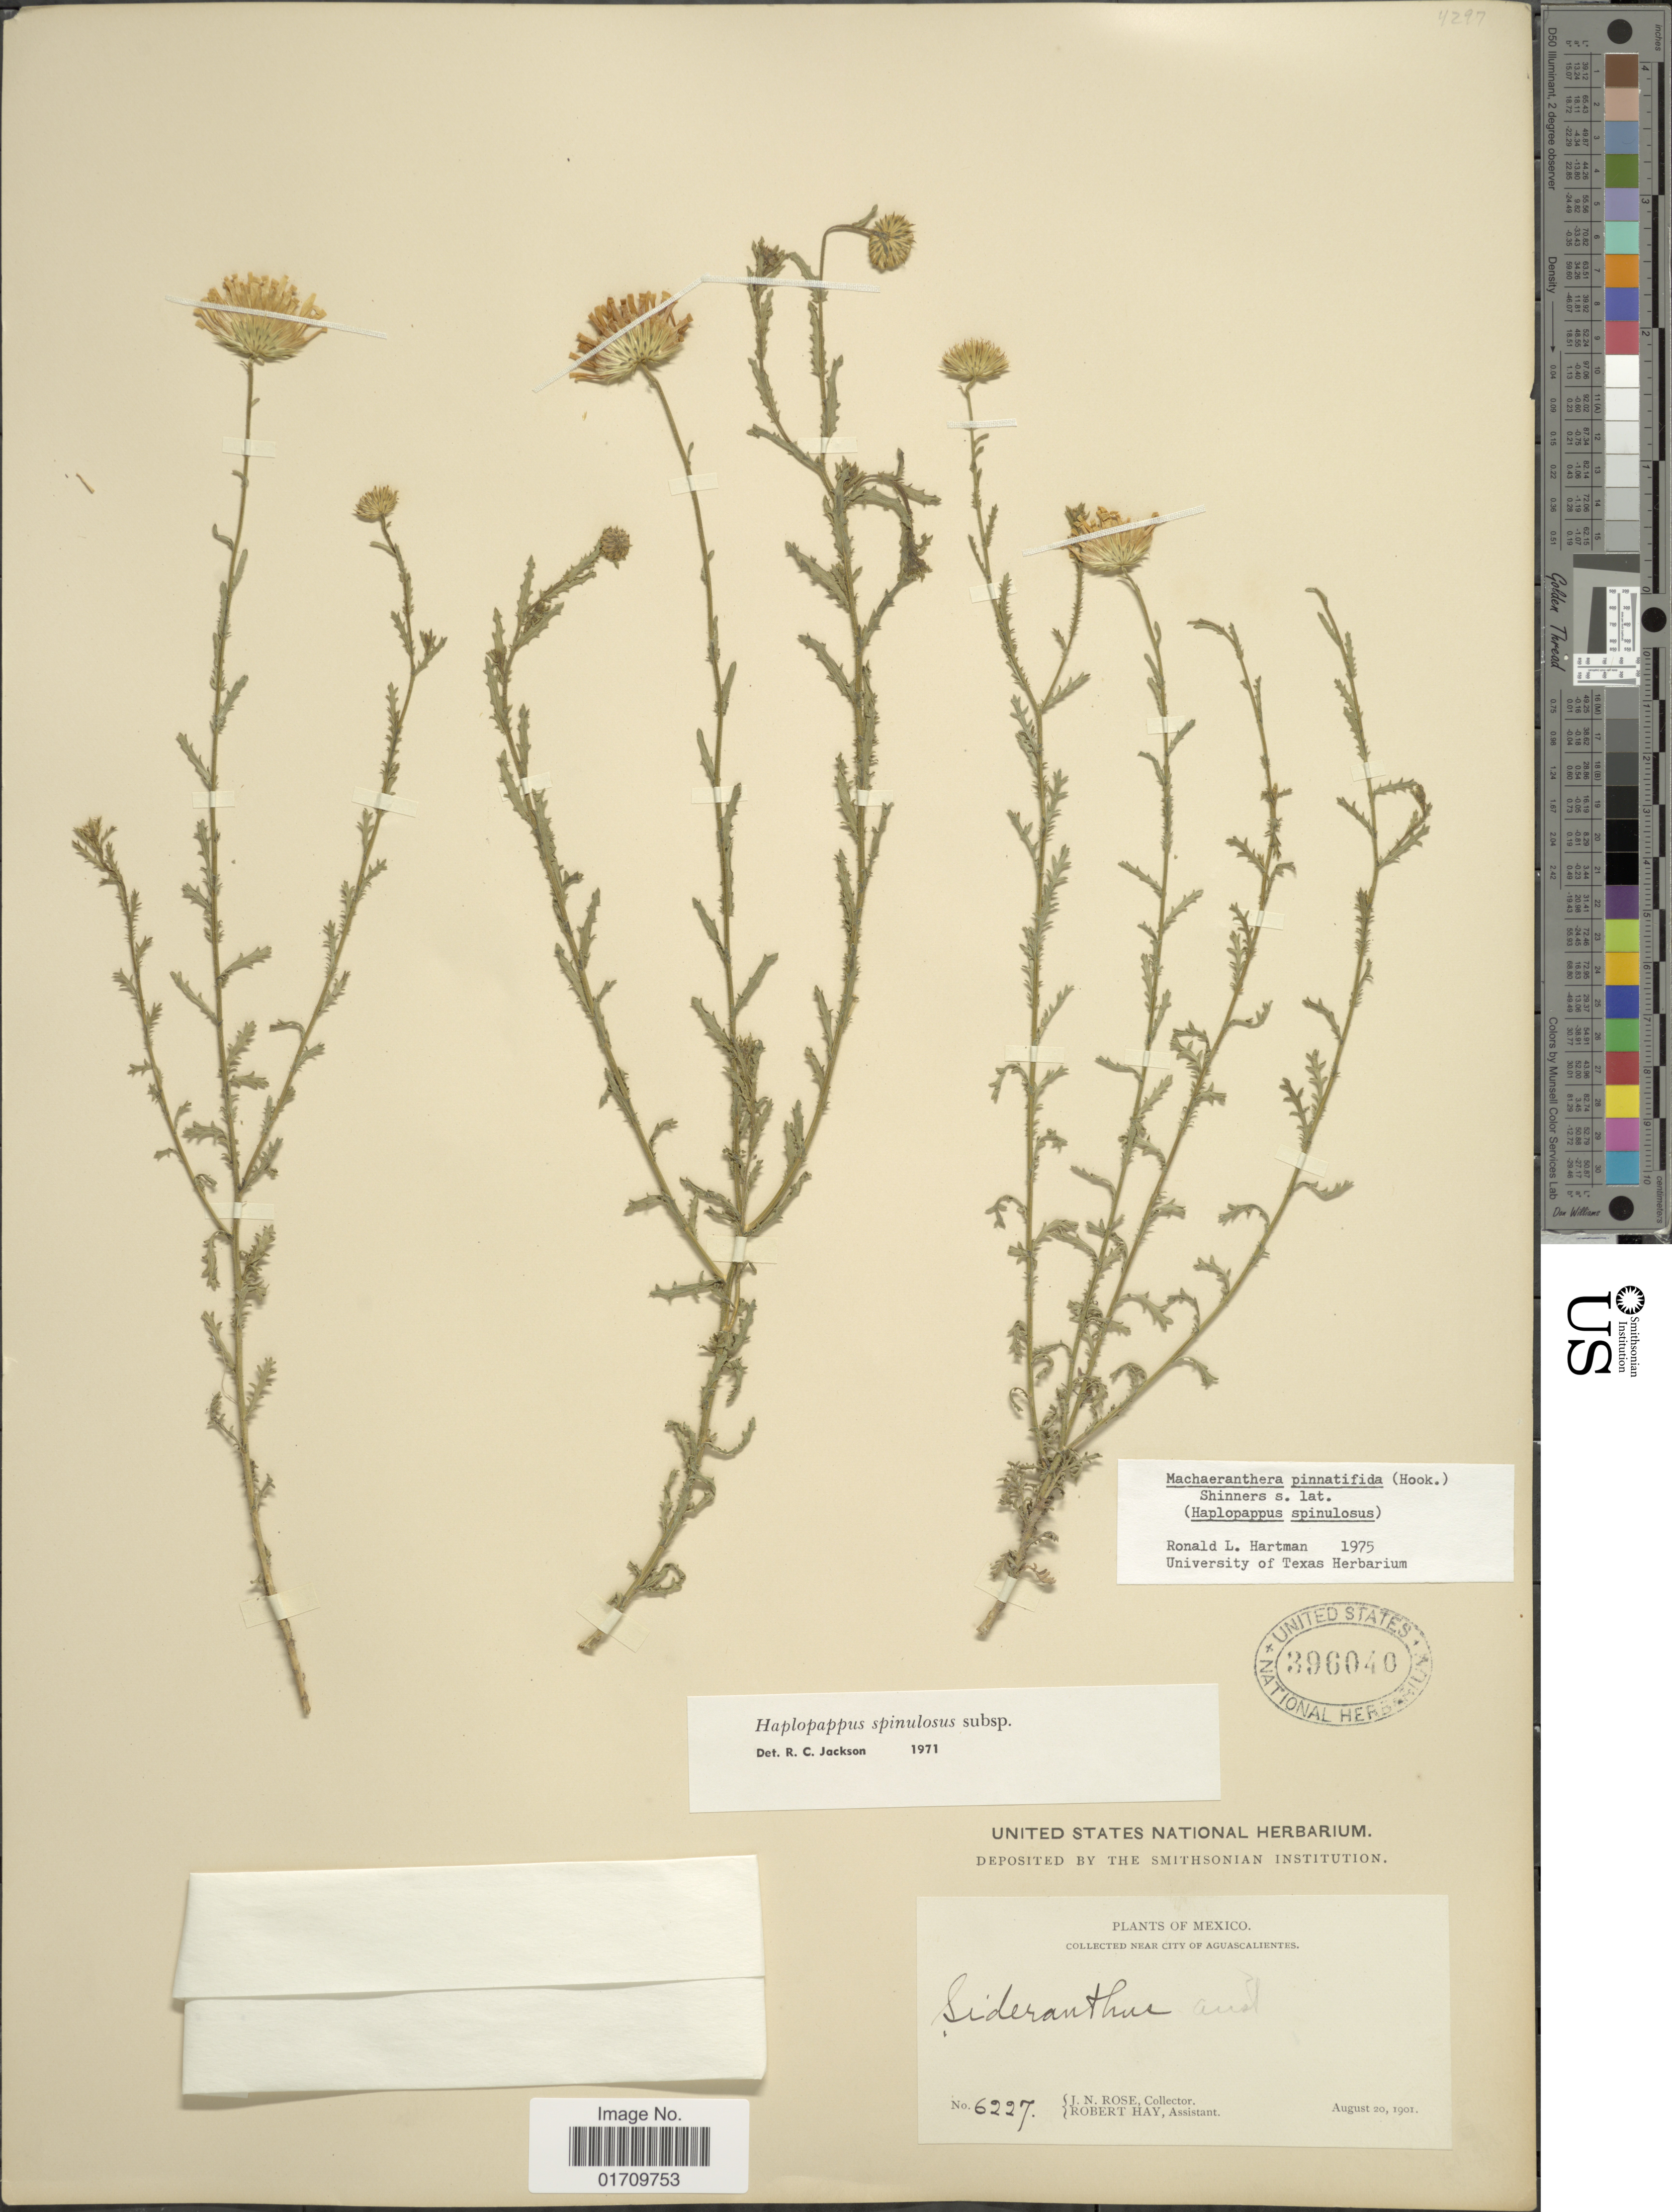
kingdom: Plantae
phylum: Tracheophyta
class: Magnoliopsida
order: Asterales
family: Asteraceae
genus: Machaeranthera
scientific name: Machaeranthera pinnatifida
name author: (Hook.) Shinners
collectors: J. N. Rose & R. Hay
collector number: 6227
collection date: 1901-08-20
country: Mexico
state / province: Aguascalientes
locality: Near City of Aguascalientes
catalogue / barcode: US 396040